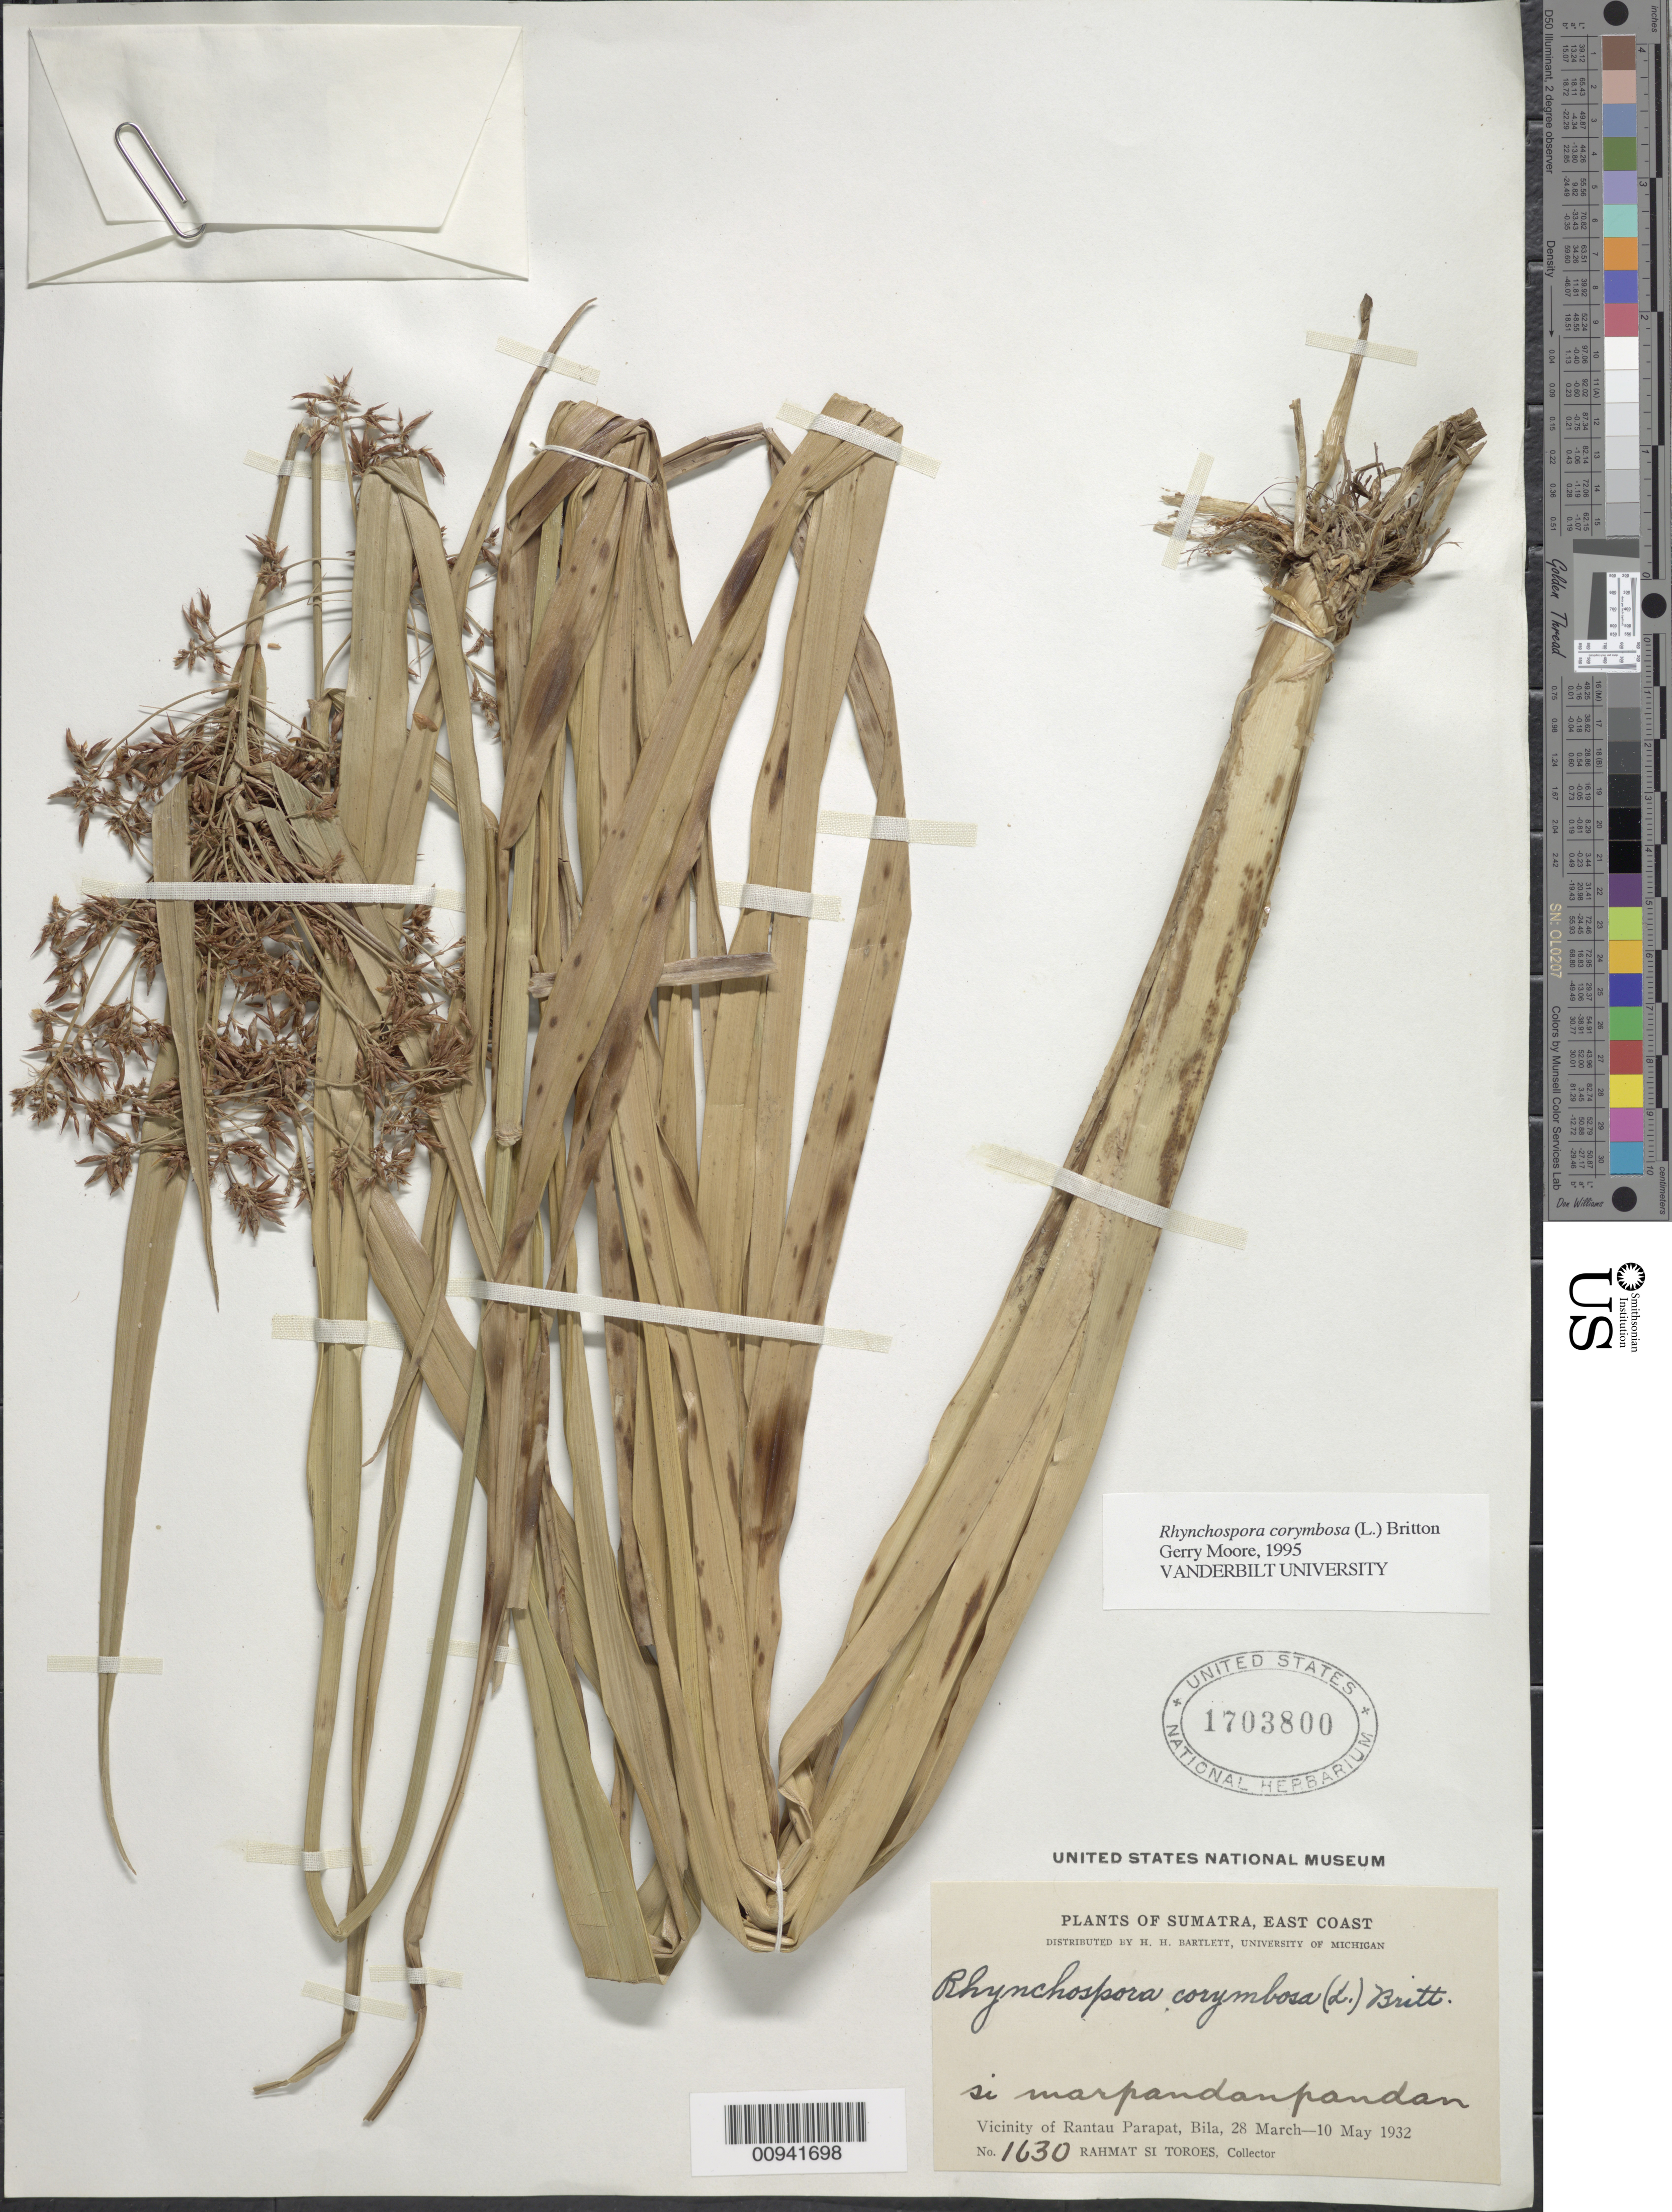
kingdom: Plantae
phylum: Tracheophyta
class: Liliopsida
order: Poales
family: Cyperaceae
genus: Rhynchospora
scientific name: Rhynchospora corymbosa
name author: (L.) Britton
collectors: Rahmat Si Boeea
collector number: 1630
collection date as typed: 28 Mar 1932 to 10 May 1932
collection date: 1932-03-28/1932-05-10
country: Indonesia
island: Sumatra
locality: East coast, vicinity of Rantau Parapat, Bila.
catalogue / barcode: US 1703800